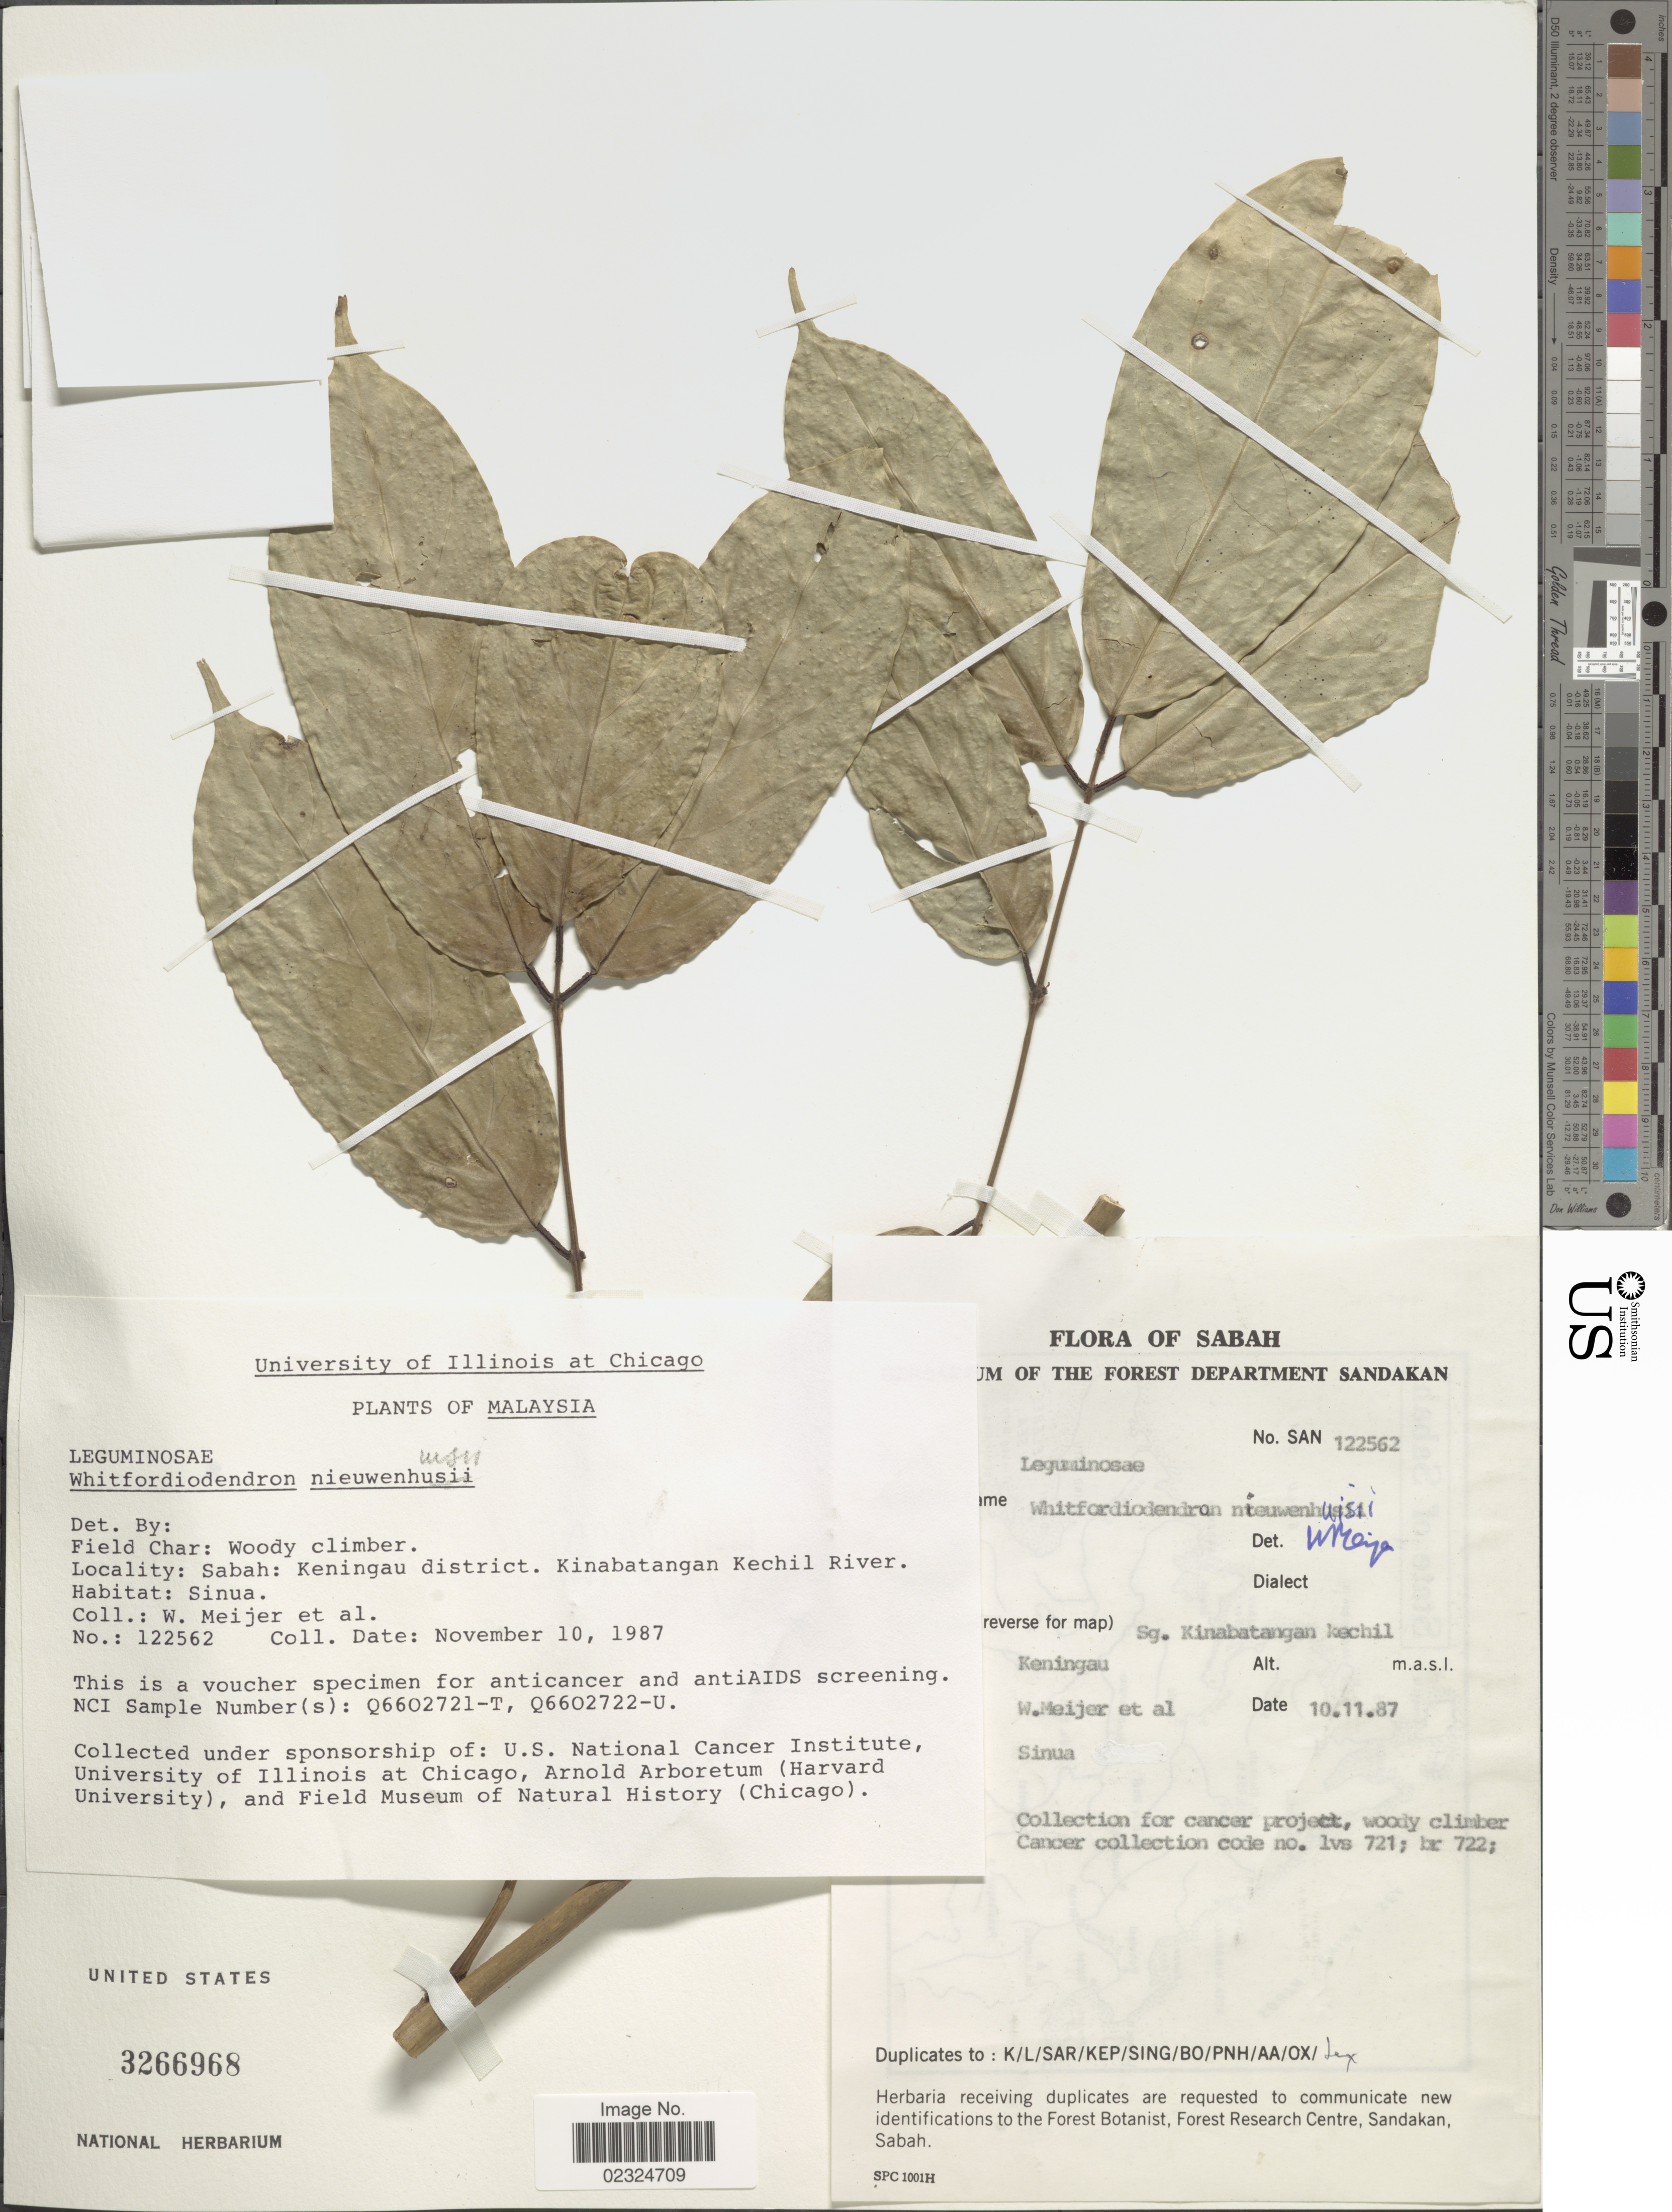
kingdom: Plantae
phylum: Tracheophyta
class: Magnoliopsida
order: Fabales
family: Fabaceae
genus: Whitfordiodendron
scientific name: Whitfordiodendron nieuwenhusii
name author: (J.J. Sm.) Dunn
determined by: Strong, Mark T., (BOT), Smithsonian Institution - National Museum of Natural History (UNITED STATES)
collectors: W. Meijer & et al.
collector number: SAN 122562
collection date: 1987-11-10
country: Malaysia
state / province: Sabah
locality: Keningau District. Kinabatangan Kechil River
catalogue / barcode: US 3266968